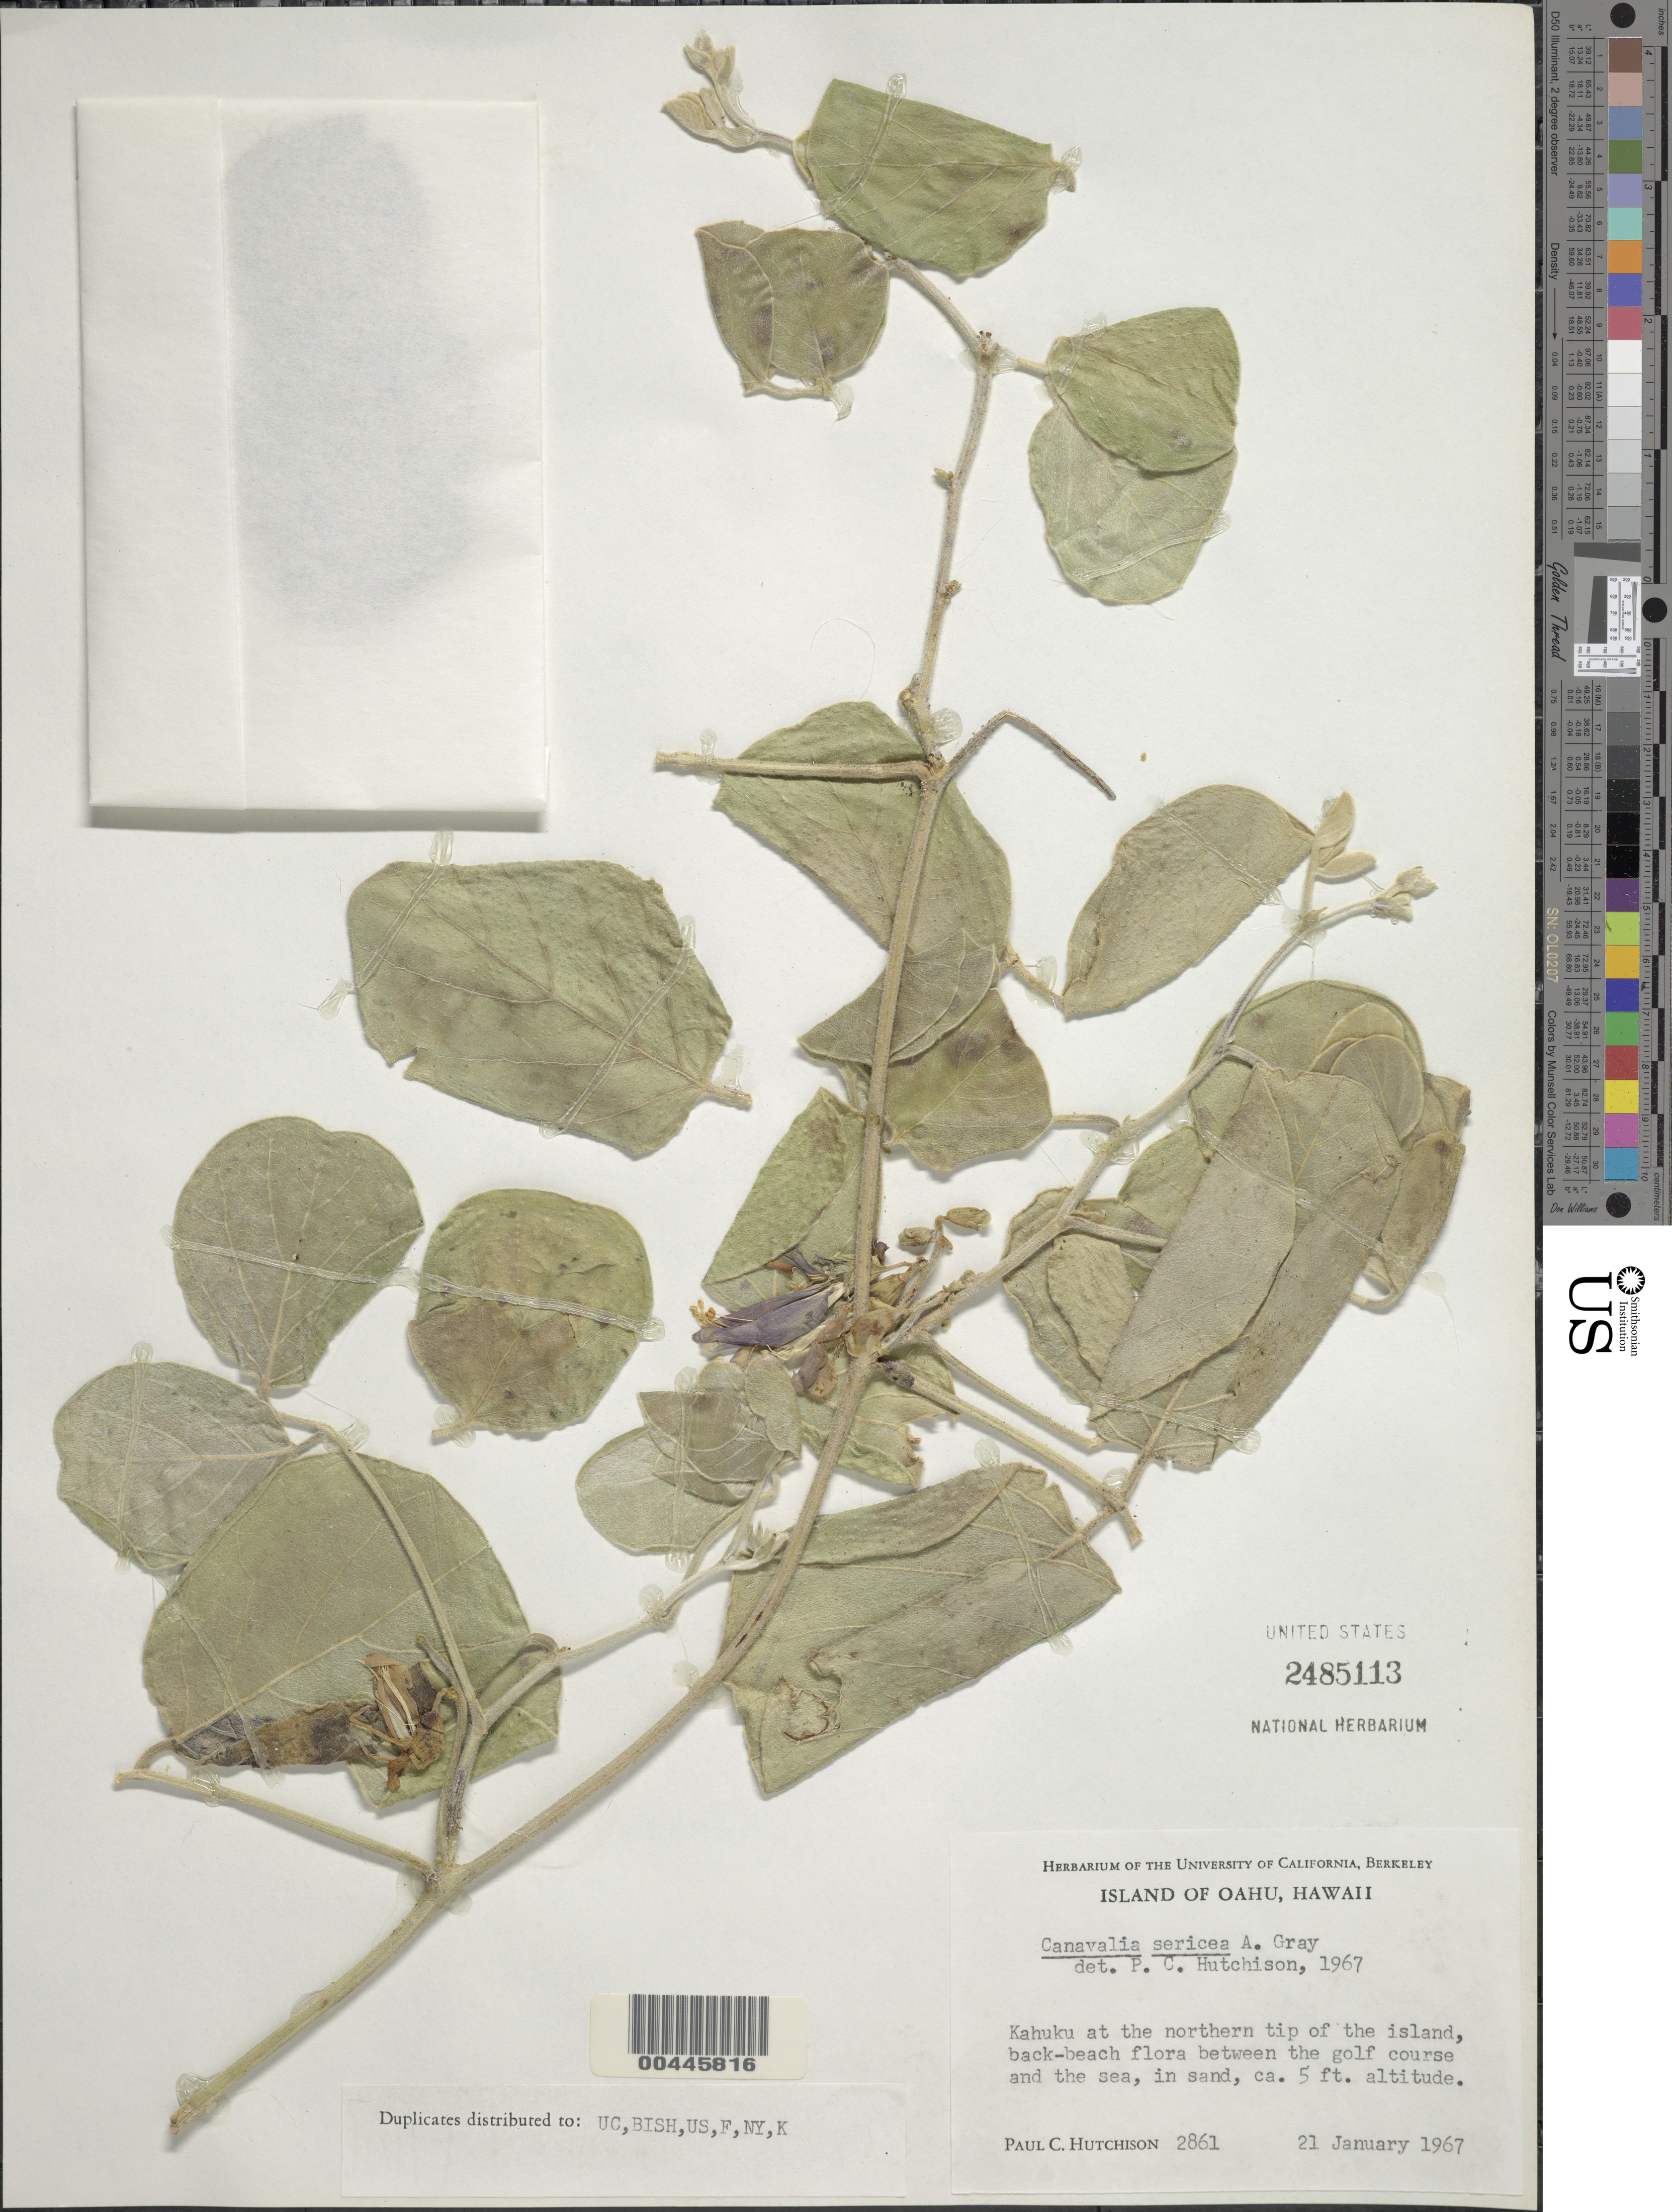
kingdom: Plantae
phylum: Tracheophyta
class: Magnoliopsida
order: Fabales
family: Fabaceae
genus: Canavalia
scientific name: Canavalia sericea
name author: A. Gray in Wilkes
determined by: Hutchison, Paul C.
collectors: P. C. Hutchison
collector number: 2861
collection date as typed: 21 Jan 1967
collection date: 1967-01-21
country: United States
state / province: Hawaii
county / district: Honolulu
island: Oahu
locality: Kahuku at the N tip of the island, between the golf course and the sea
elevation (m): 2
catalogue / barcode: US 2485113